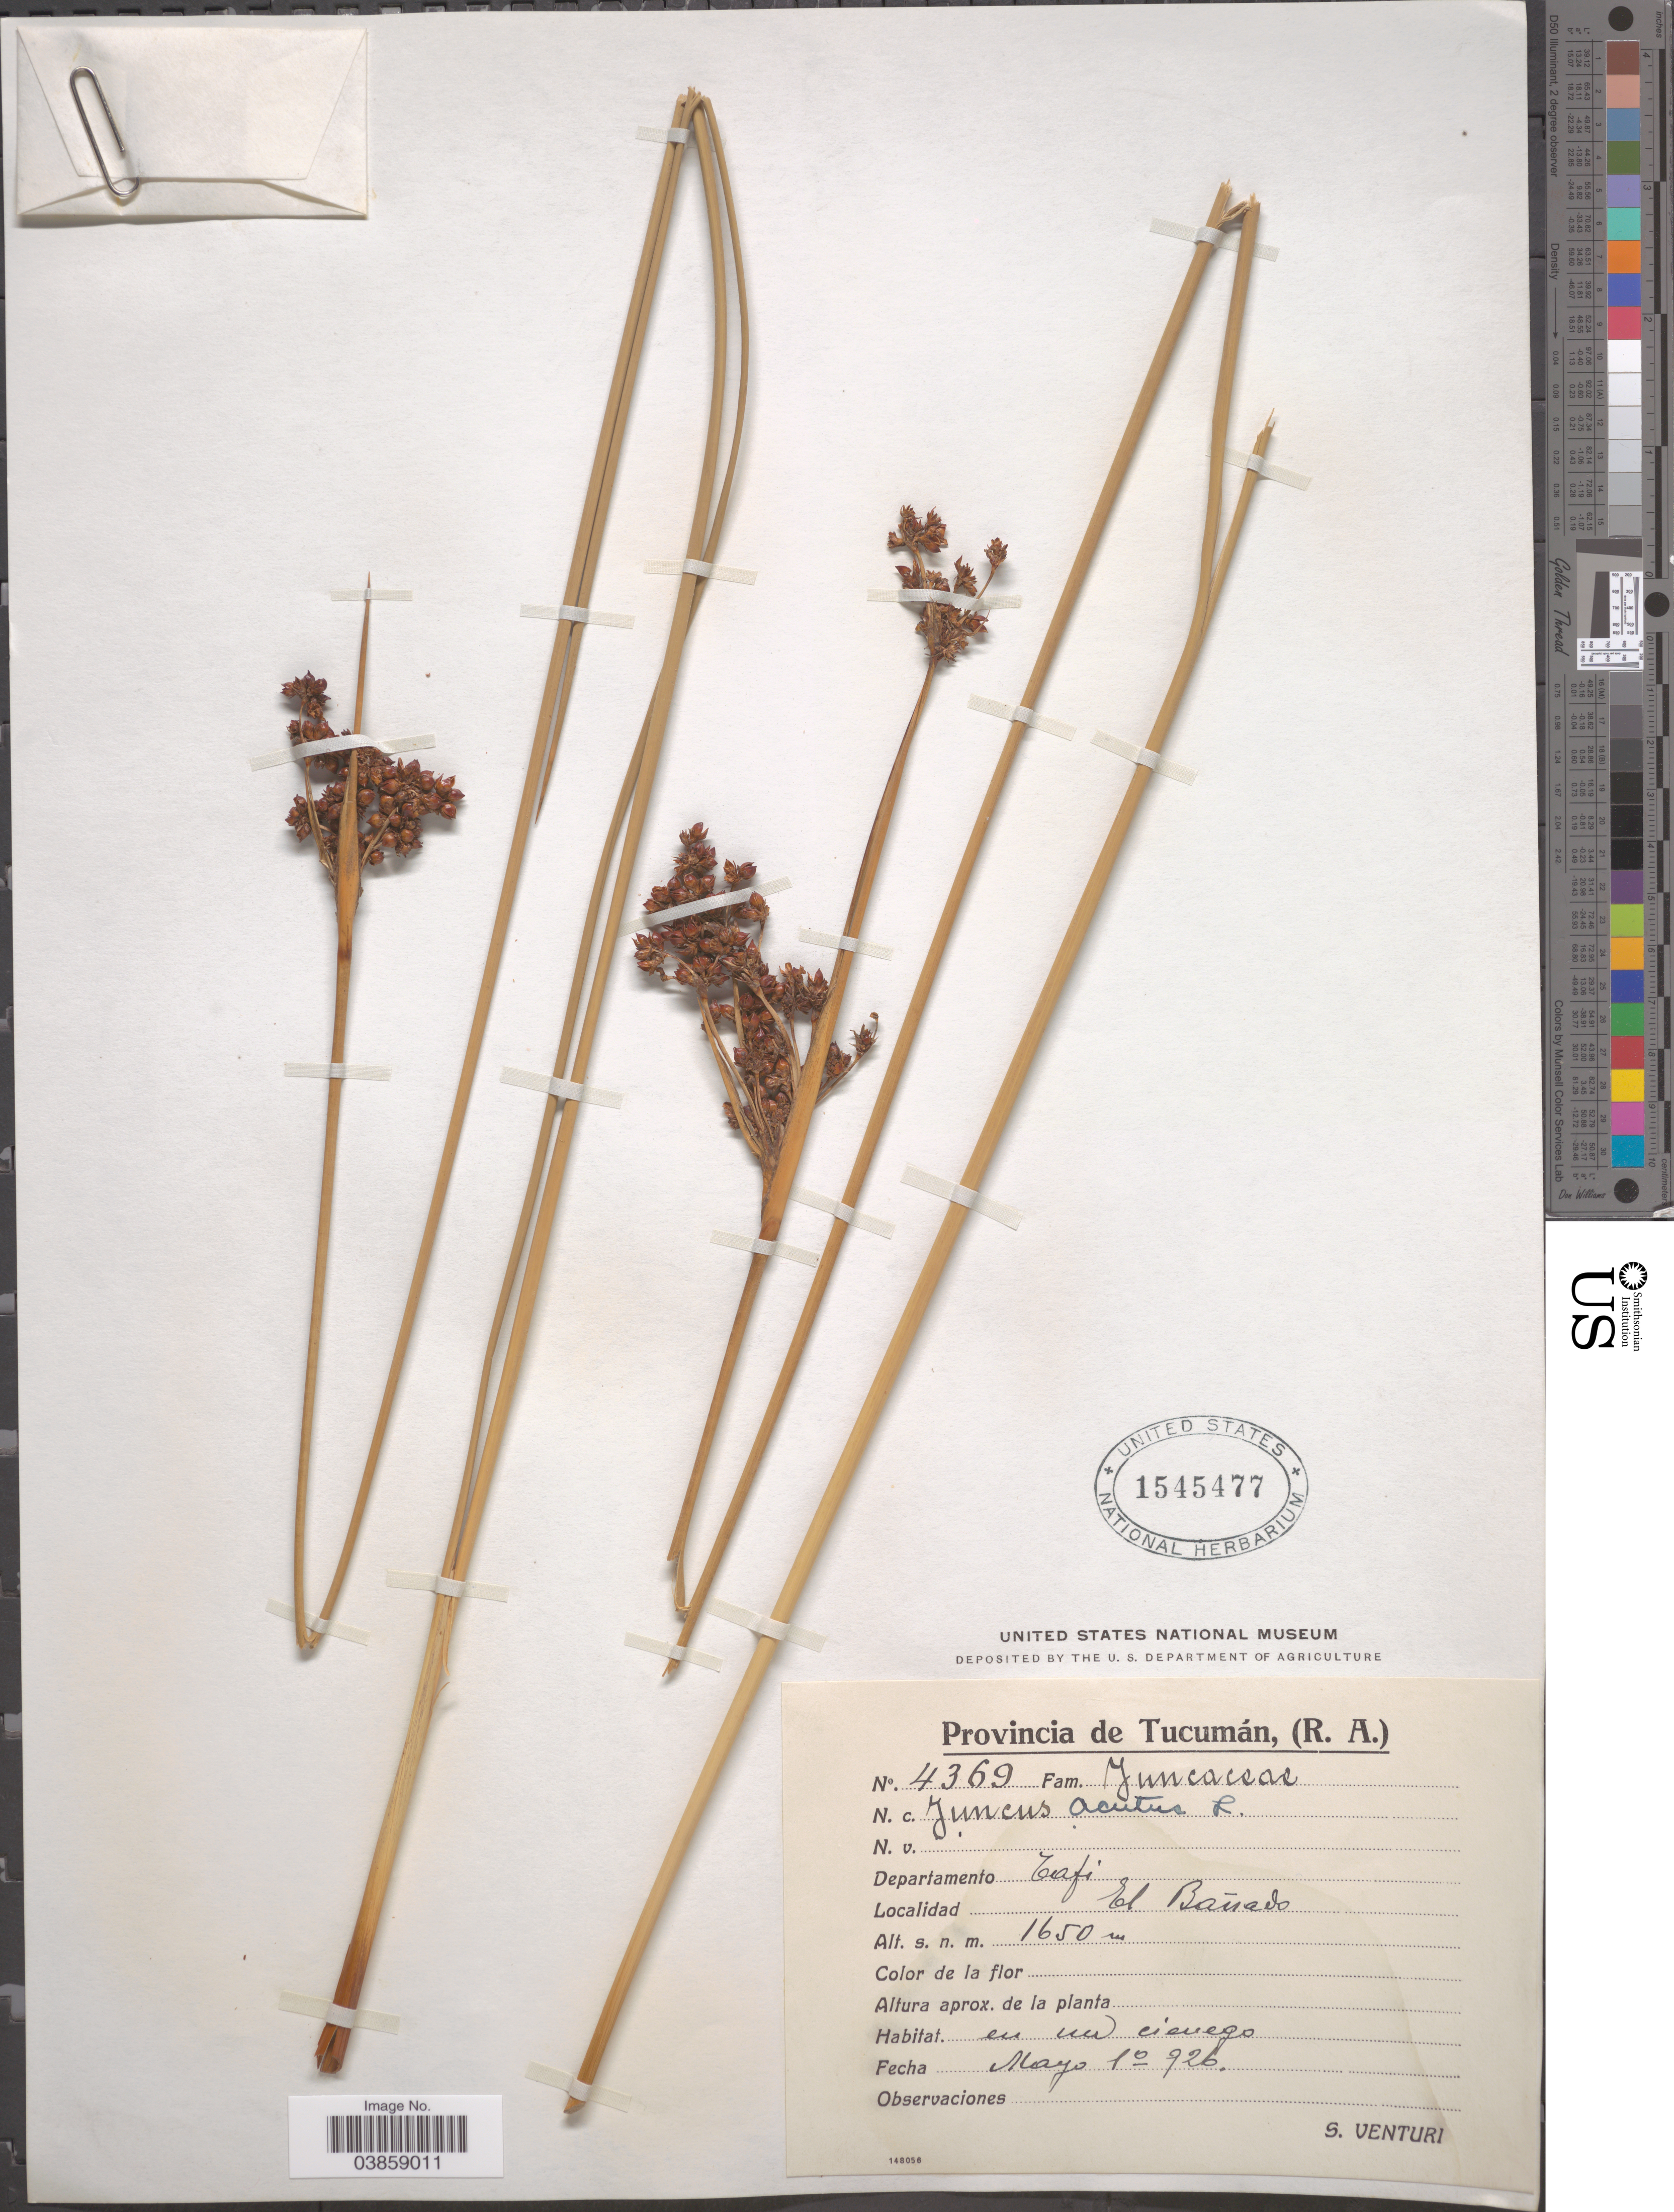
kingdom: Plantae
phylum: Tracheophyta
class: Liliopsida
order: Poales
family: Juncaceae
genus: Juncus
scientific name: Juncus acutus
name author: L.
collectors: S. Venturi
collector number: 4369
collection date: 1926-05-10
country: Argentina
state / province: Tucuman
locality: Departamento Tafi. El Bañado.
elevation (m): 1650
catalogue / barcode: US 1545477